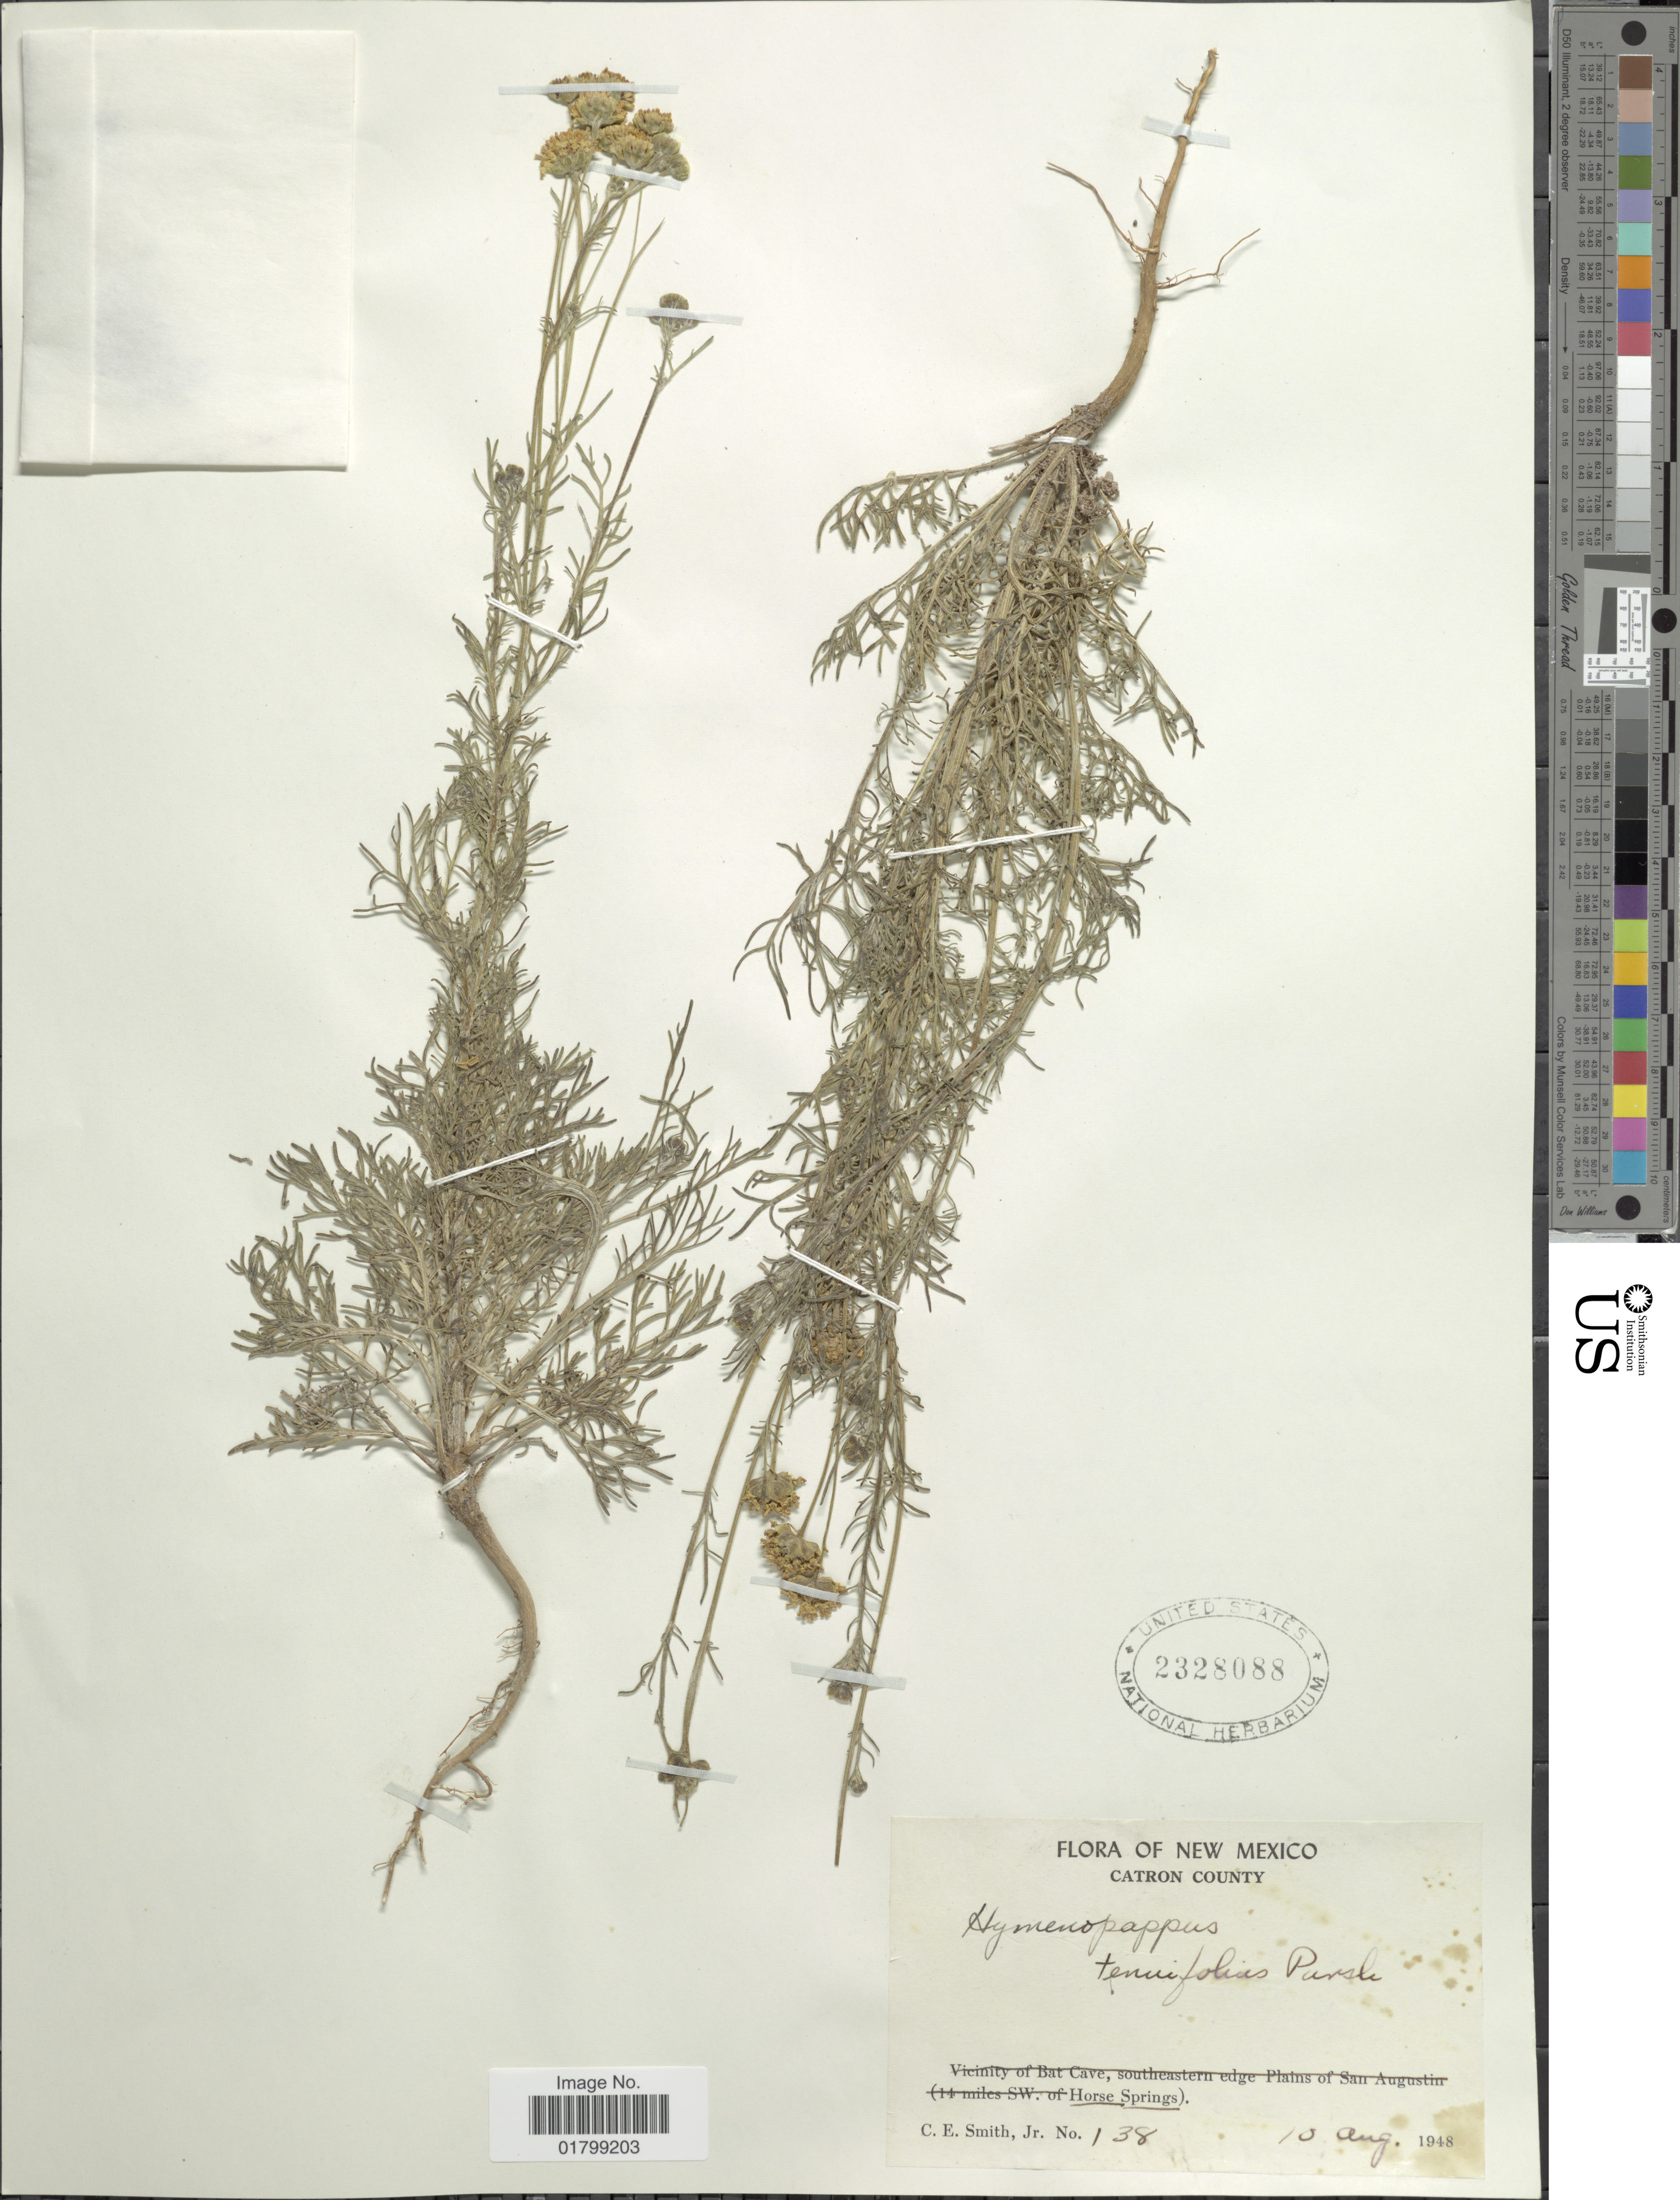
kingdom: Plantae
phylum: Tracheophyta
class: Magnoliopsida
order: Asterales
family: Asteraceae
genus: Hymenopappus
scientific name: Hymenopappus tenuifolius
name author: Pursh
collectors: C. E. Smith Jr.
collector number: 138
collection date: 1948-08-10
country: United States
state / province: New Mexico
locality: Catron County, Horse Springs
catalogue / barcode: US 2328088